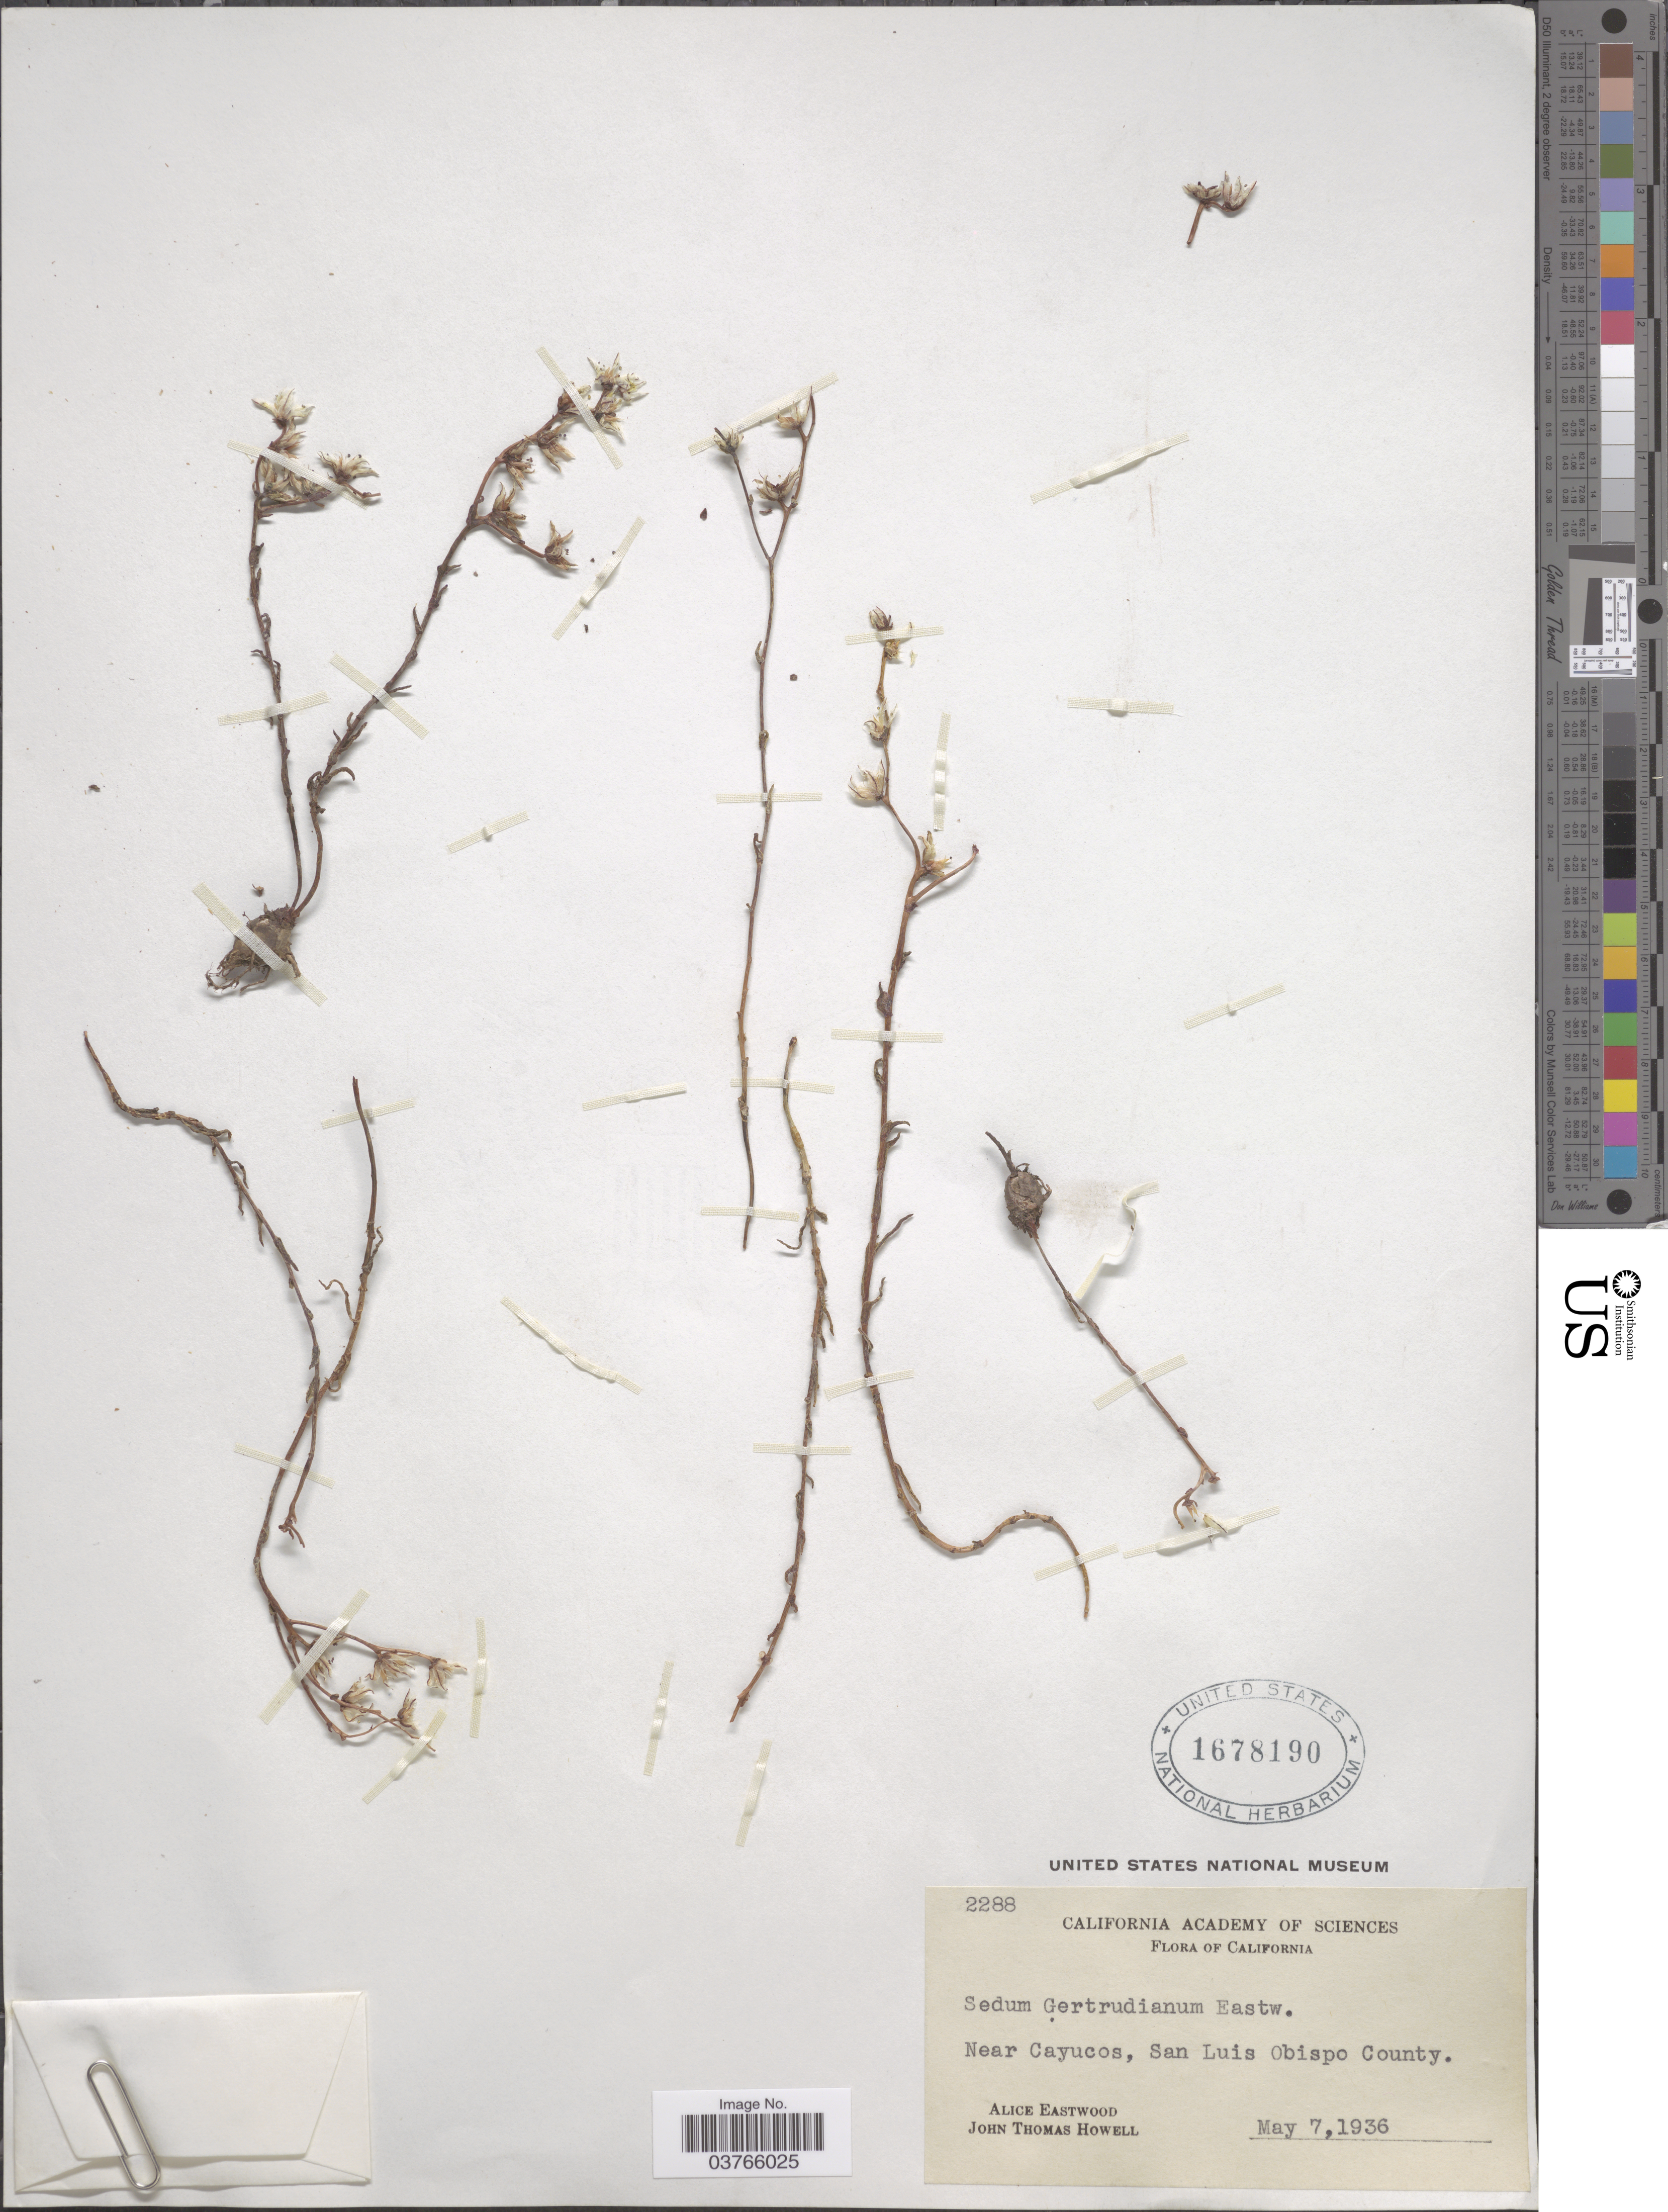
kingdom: Plantae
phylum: Tracheophyta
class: Magnoliopsida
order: Saxifragales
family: Crassulaceae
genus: Sedum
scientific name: Sedum gertrudianum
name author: Eastw.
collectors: A. Eastwood & J. T. Howell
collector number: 2288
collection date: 1936-05-07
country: United States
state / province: California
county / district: San Luis Obispo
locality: Near Cayucos, San Luis Obispo County.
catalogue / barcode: US 1678190